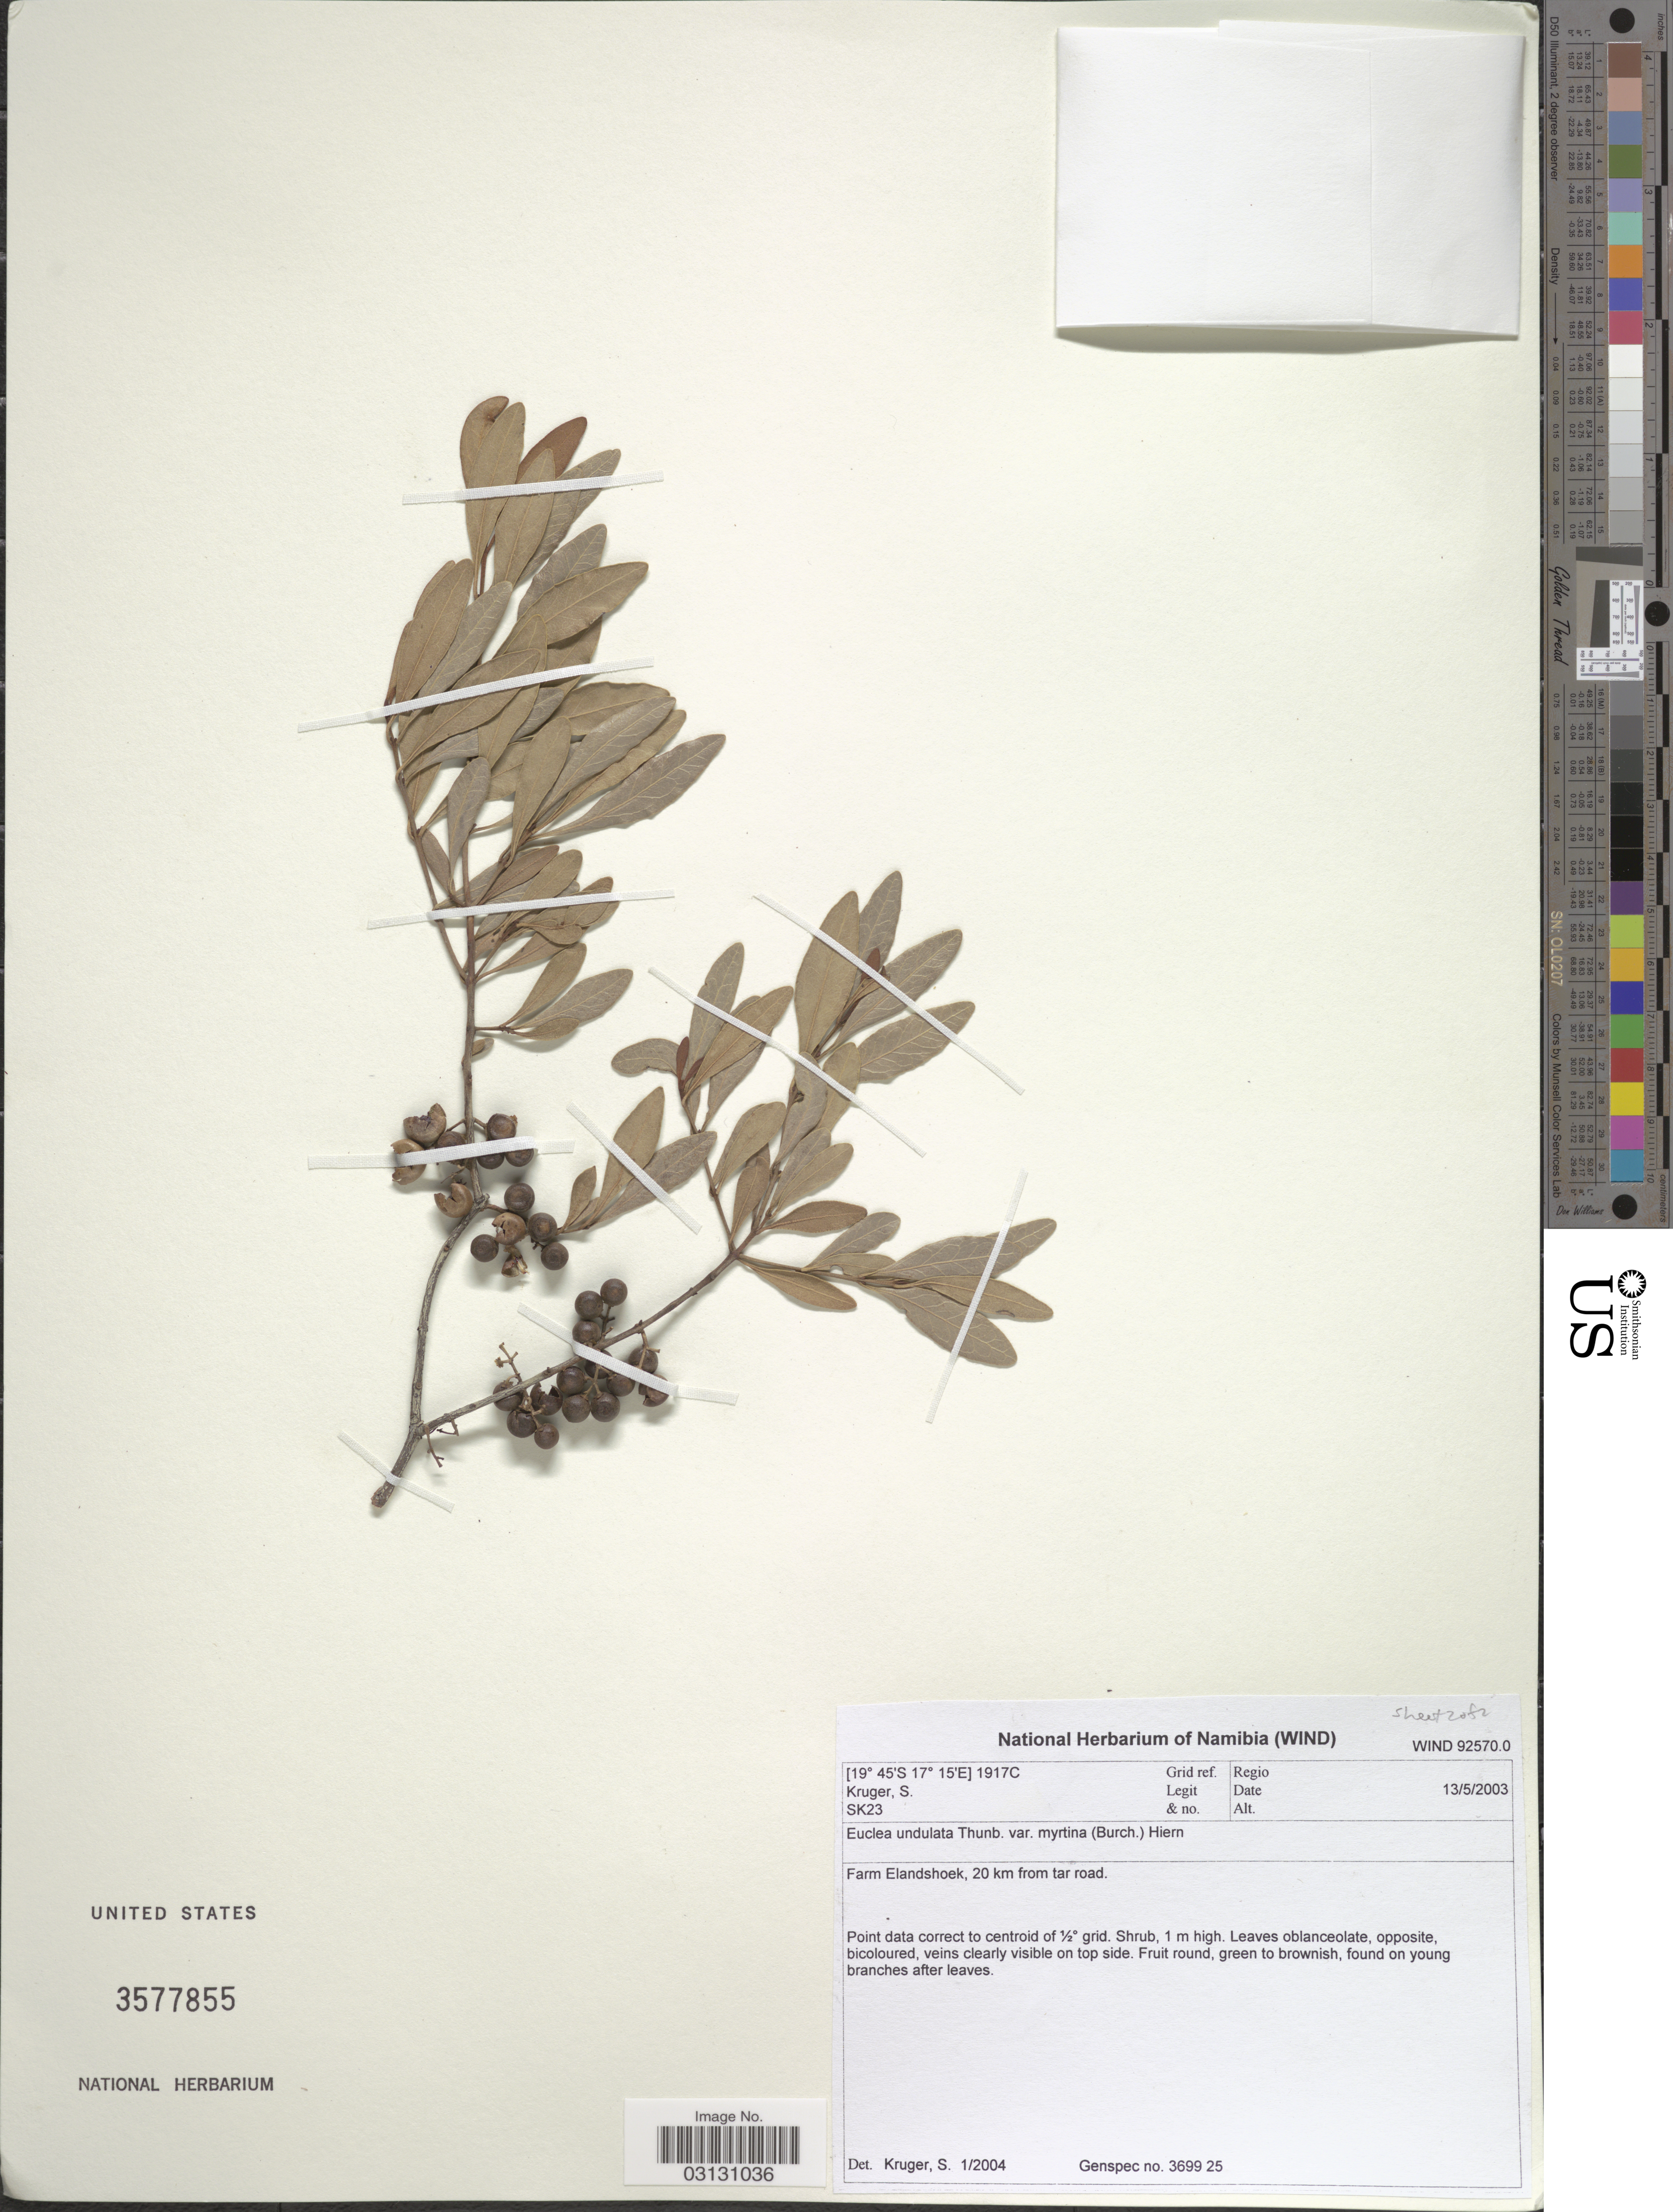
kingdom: Plantae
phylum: Tracheophyta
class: Magnoliopsida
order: Ericales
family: Ebenaceae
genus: Euclea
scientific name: Euclea undulata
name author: Thunb.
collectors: S. Kruger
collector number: SK23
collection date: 2003-05-13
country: Namibia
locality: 1917C Grid ref. Farm Elandshoek, 20 km from tar road.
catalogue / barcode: US 3577855